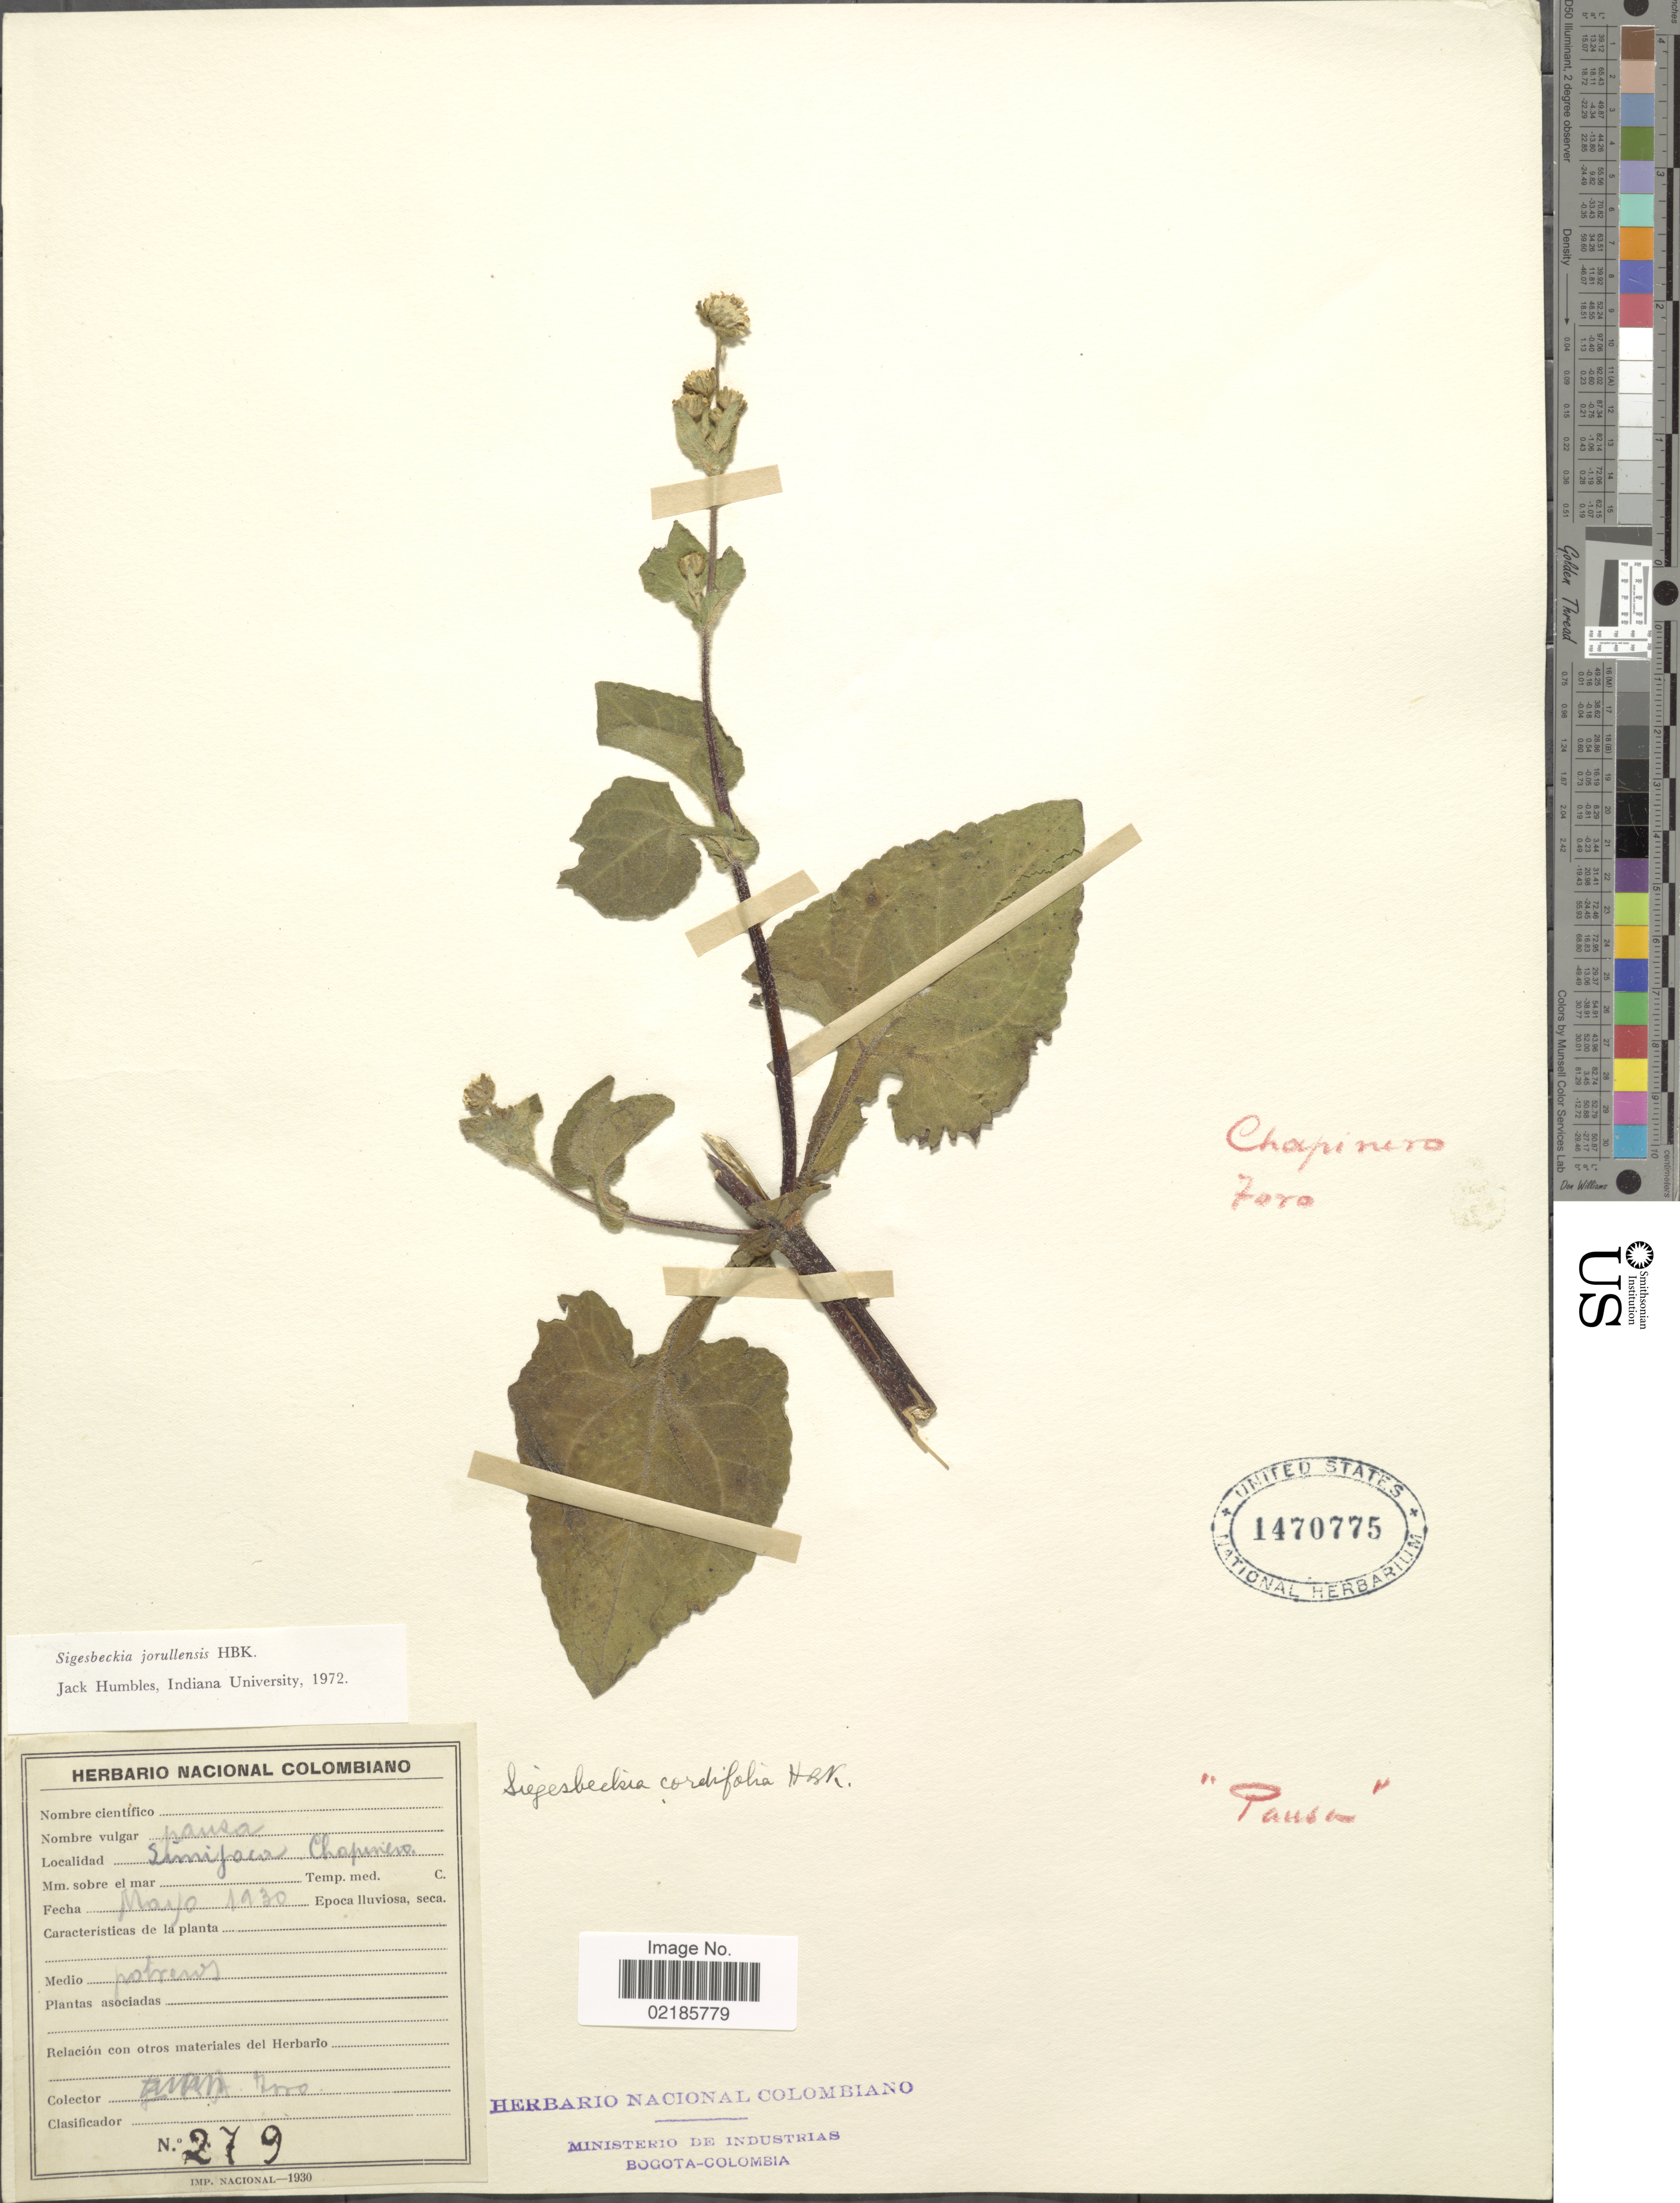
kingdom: Plantae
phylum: Tracheophyta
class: Magnoliopsida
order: Asterales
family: Asteraceae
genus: Sigesbeckia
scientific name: Sigesbeckia jorullensis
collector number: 279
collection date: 1930-05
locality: Simifaco Chapunero, potreros [interpreted]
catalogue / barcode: US 1470775